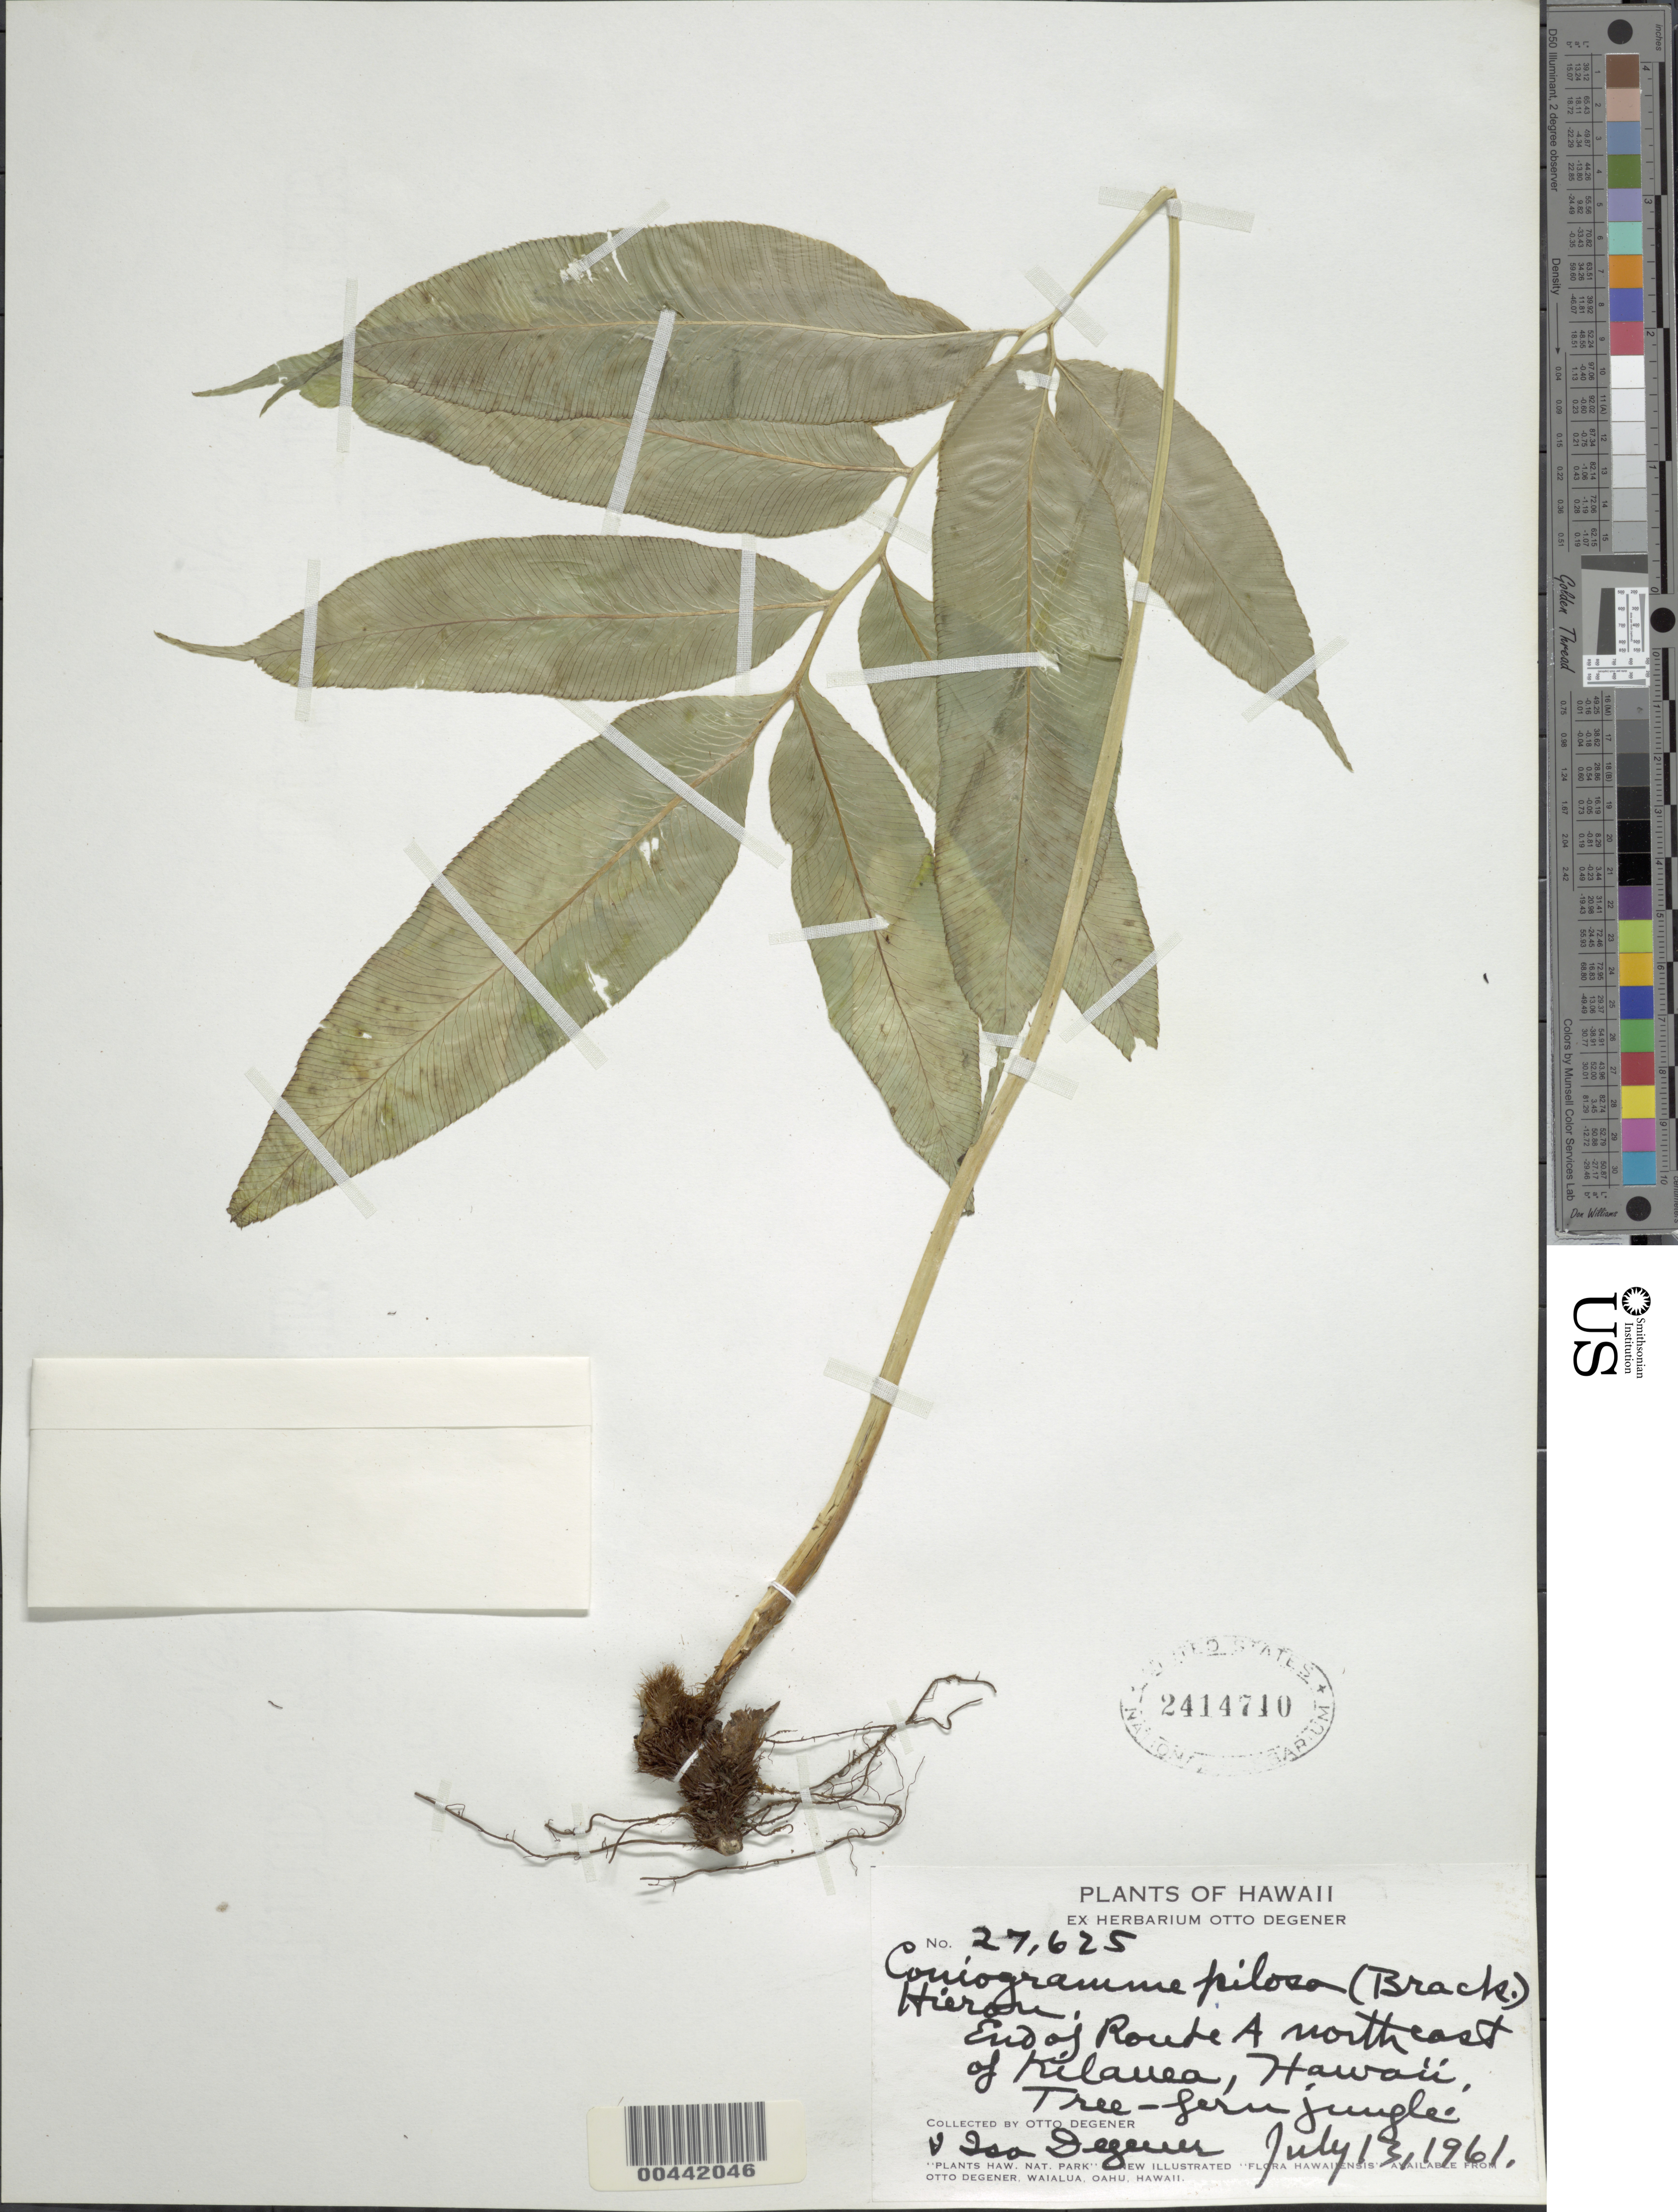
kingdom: Plantae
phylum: Tracheophyta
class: Polypodiopsida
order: Polypodiales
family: Pteridaceae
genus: Coniogramme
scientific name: Coniogramme pilosa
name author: (Brack.) Hieron.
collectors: O. Degener & I. Degener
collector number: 27625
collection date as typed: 13 Jul 1961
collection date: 1961-07-13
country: United States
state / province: Hawaii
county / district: Hawaii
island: Hawaii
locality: End of Route A NE of Kilauea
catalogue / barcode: US 2414710